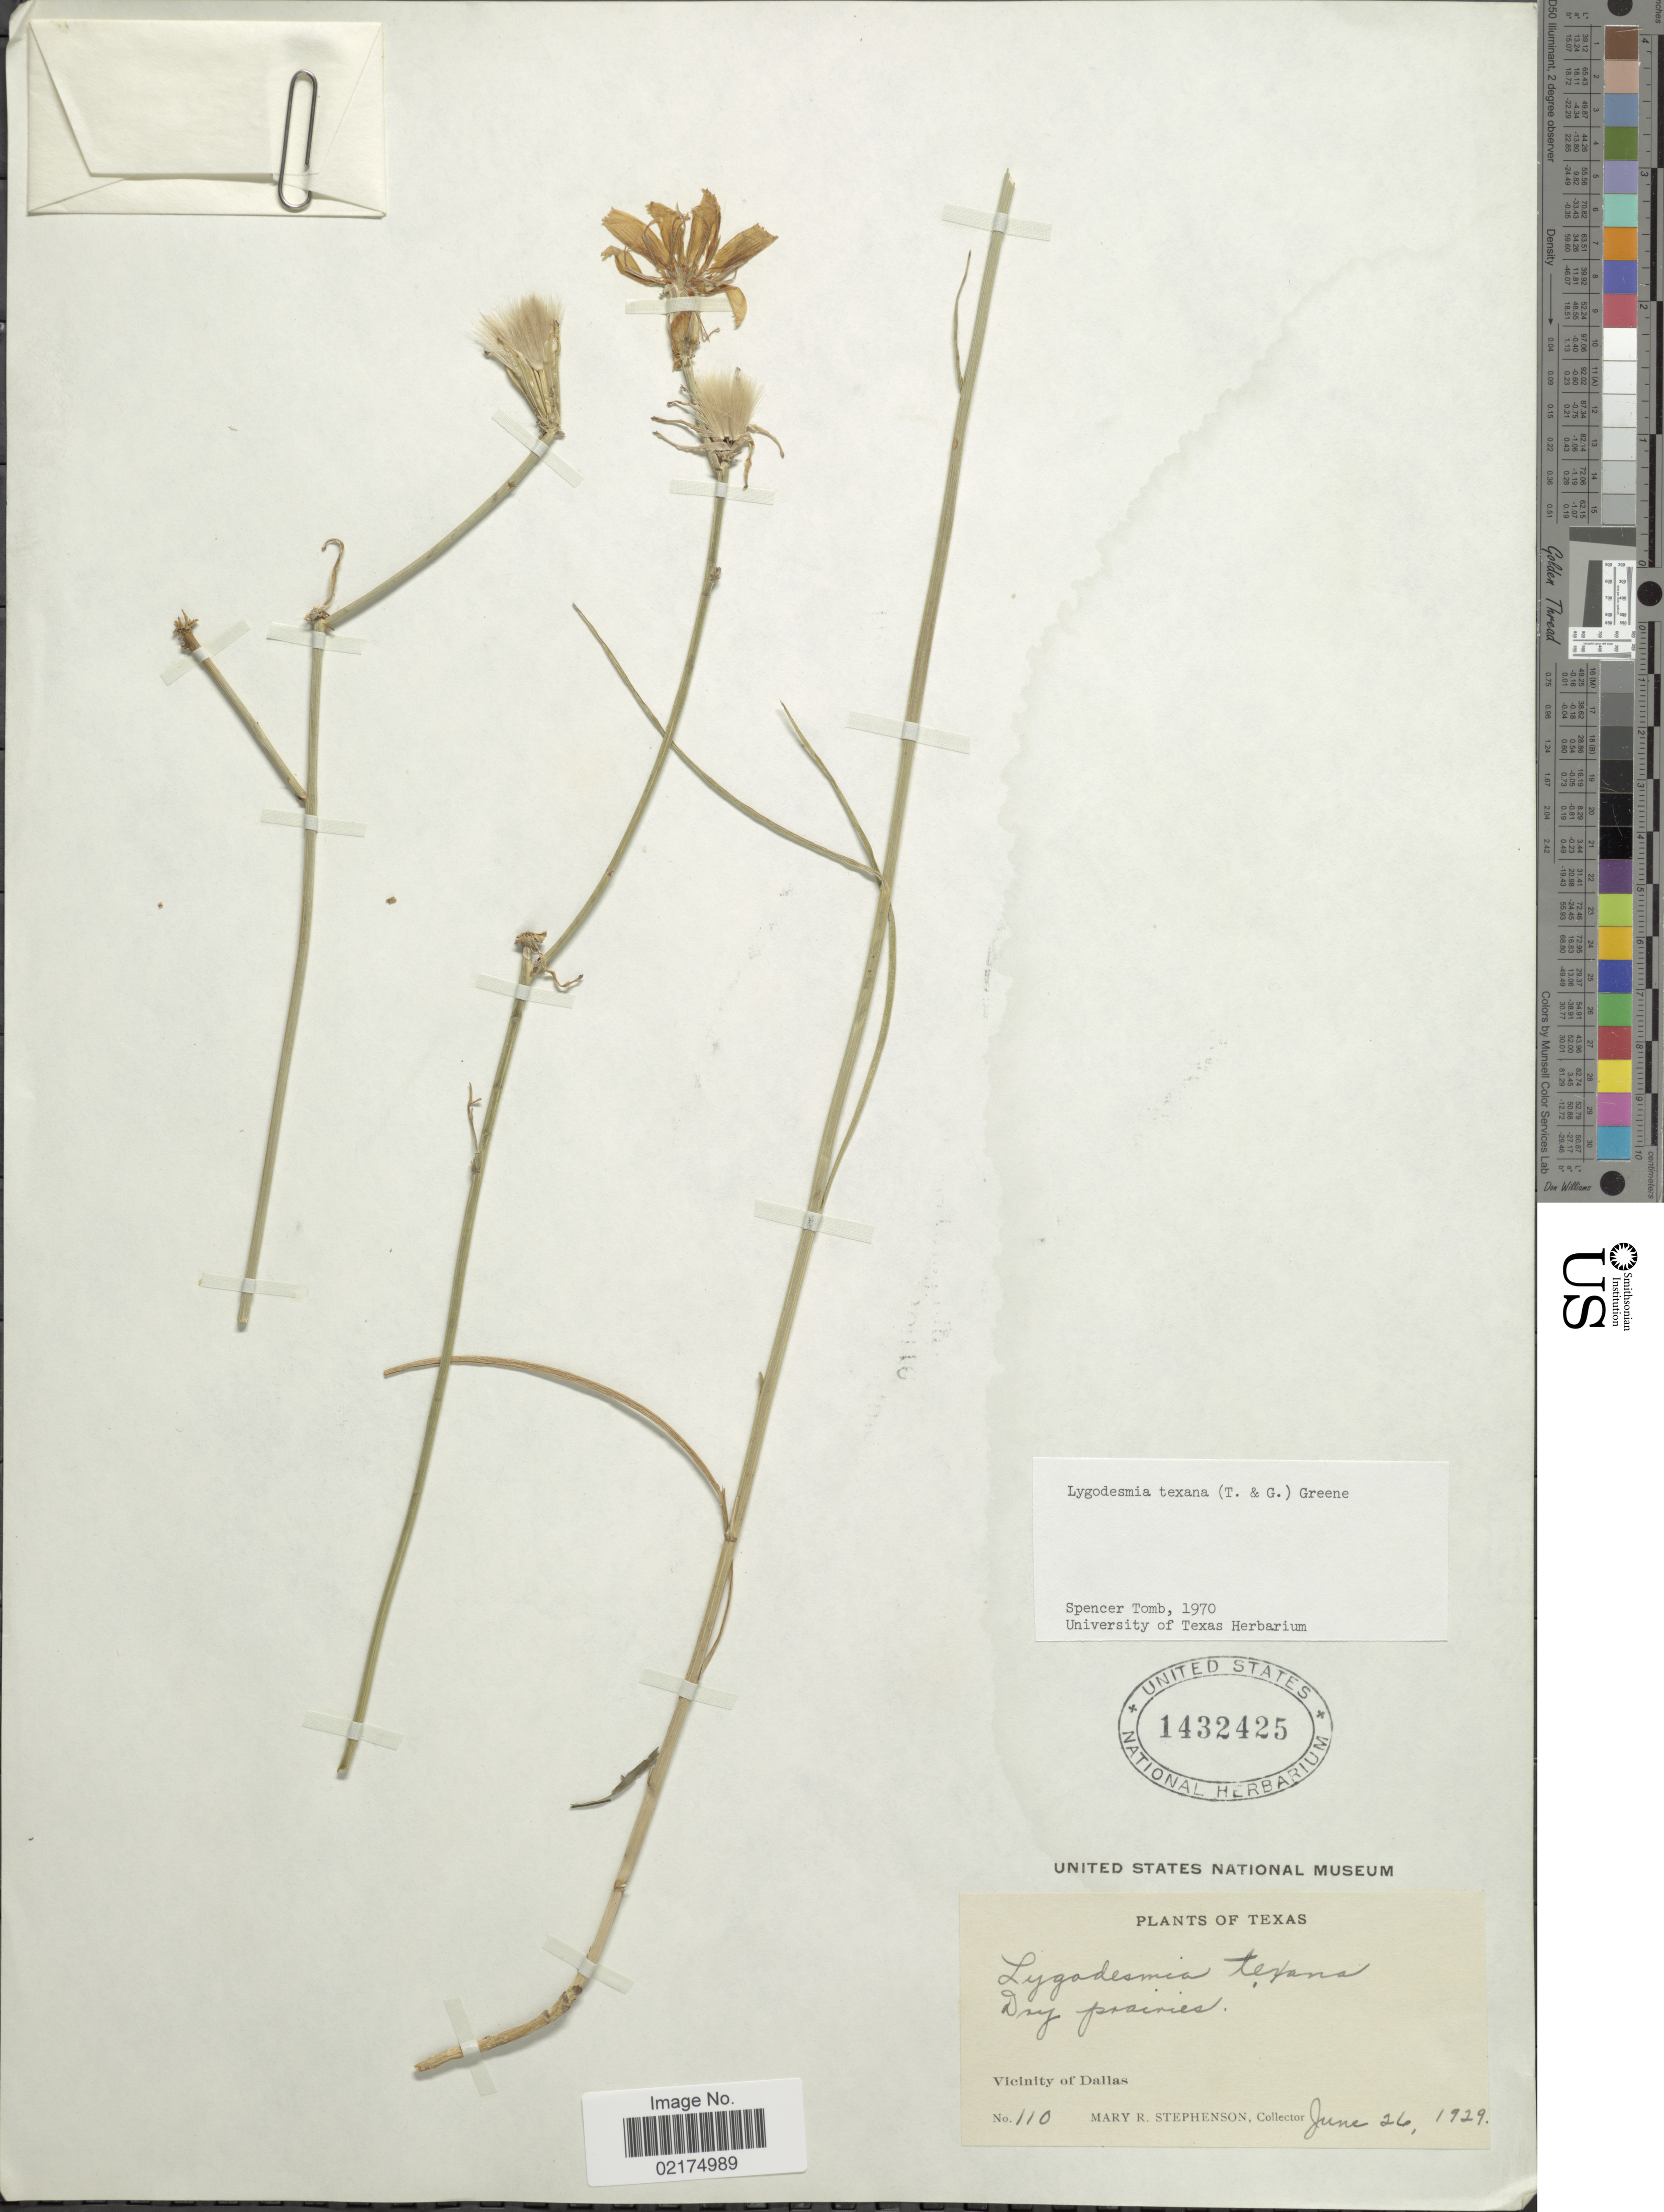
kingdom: Plantae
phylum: Tracheophyta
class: Magnoliopsida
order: Asterales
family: Asteraceae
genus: Lygodesmia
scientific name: Lygodesmia texana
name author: (Torr. & A. Gray) Greene ex Small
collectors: M. Stephenson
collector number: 110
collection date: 1929-06-26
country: United States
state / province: Texas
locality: Vicinity of Dallas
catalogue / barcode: US 1432425